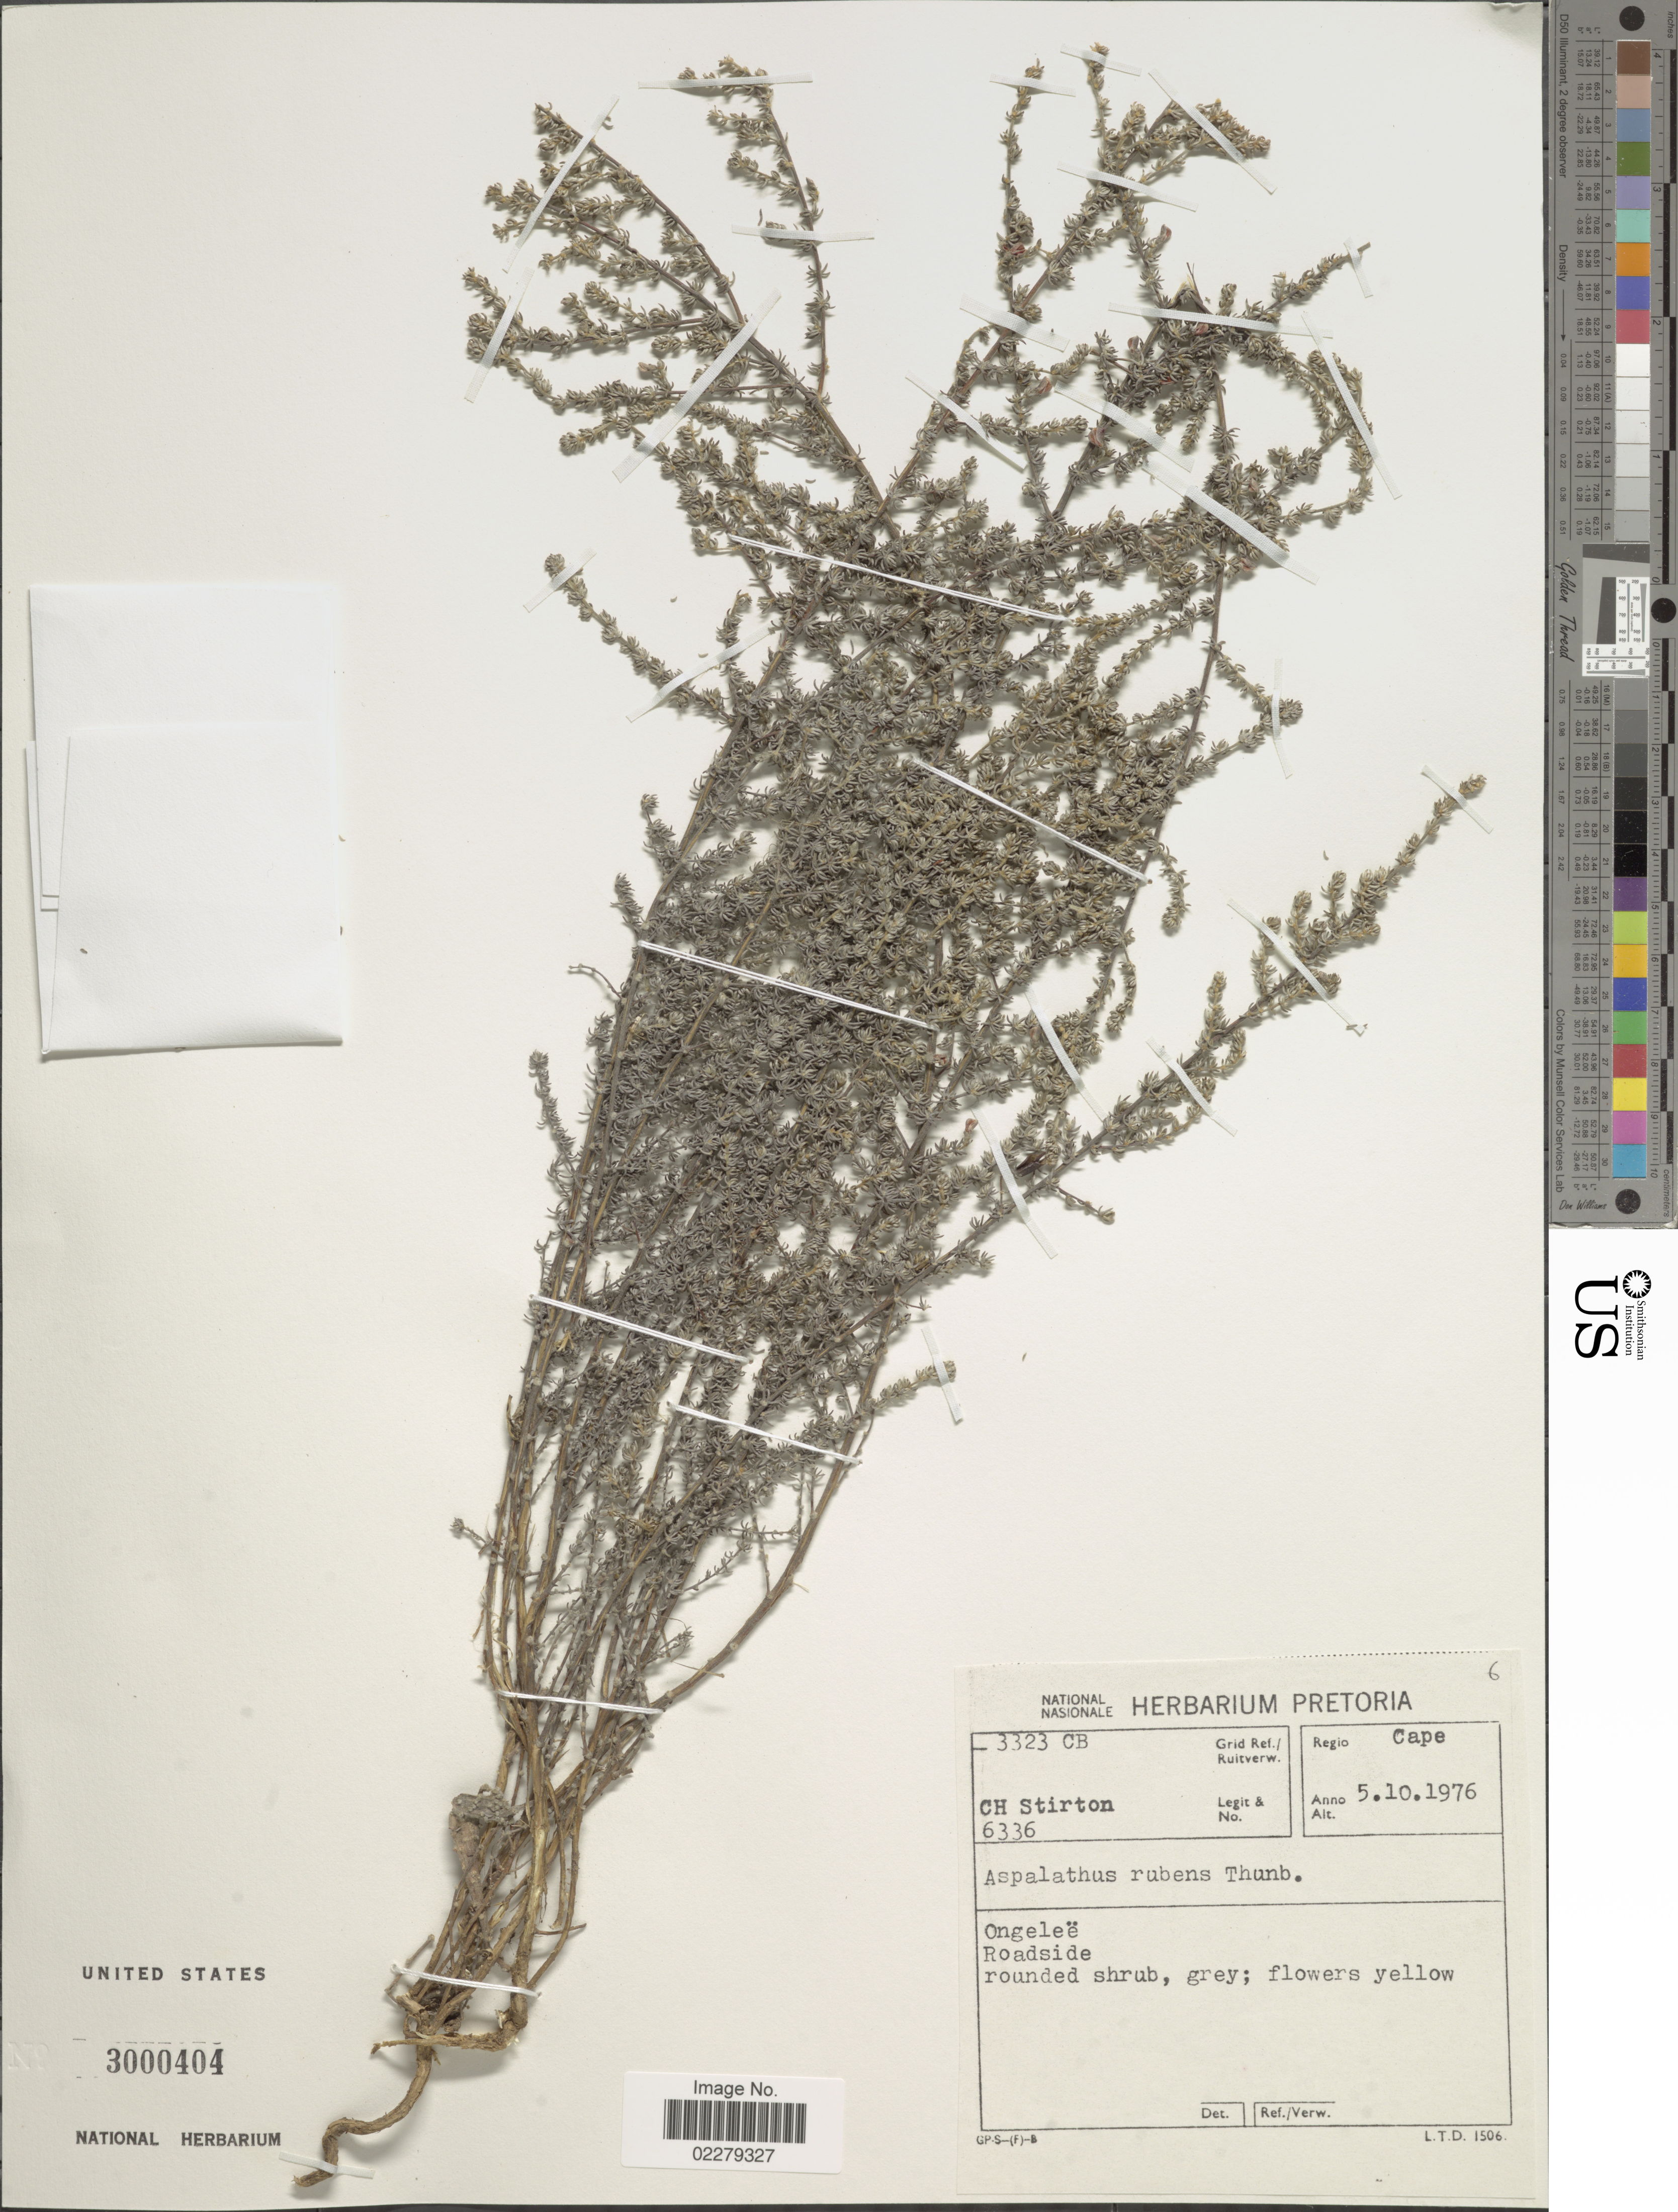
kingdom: Plantae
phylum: Tracheophyta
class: Magnoliopsida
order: Fabales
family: Fabaceae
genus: Aspalathus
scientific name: Aspalathus rubens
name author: Thunb.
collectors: C. H. Stirton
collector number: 6336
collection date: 1976-10-05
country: South Africa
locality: Regio Cape. Ongelee. Roadside. Cape Province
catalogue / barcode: US 3000404